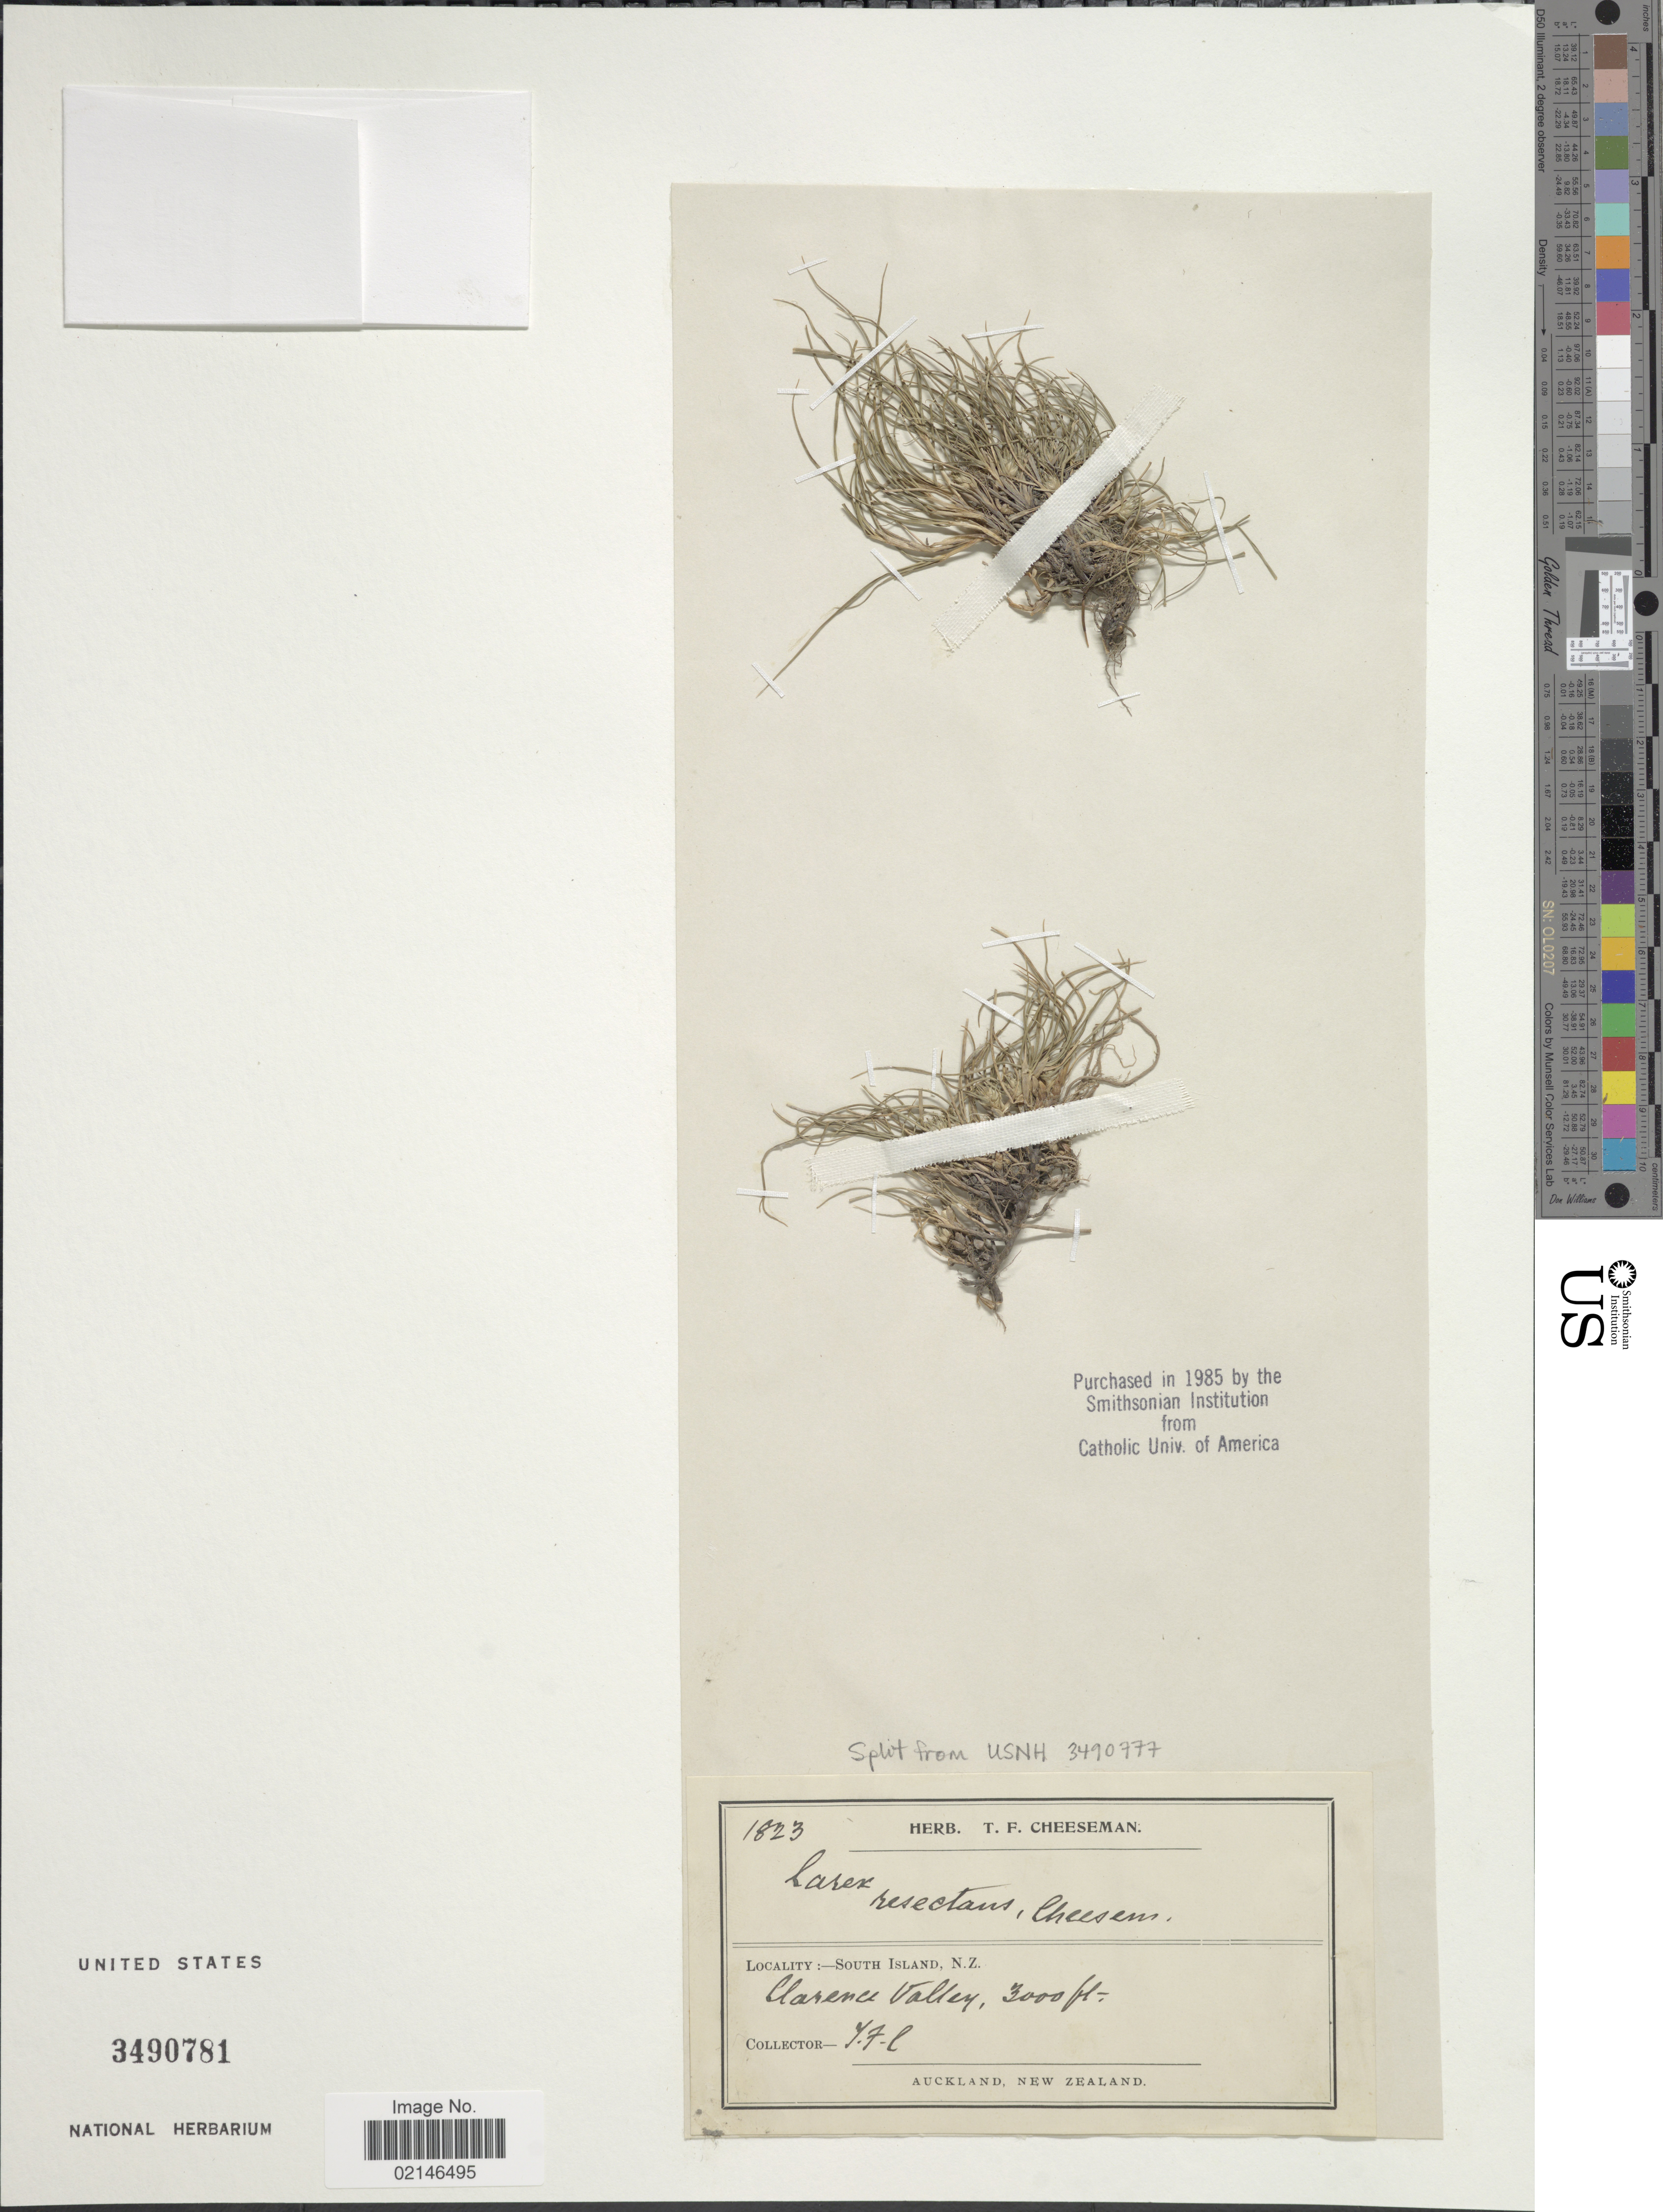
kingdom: Plantae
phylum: Tracheophyta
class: Liliopsida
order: Poales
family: Cyperaceae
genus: Carex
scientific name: Carex resectans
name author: Cheeseman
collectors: T. F. Cheeseman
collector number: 1823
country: New Zealand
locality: South Island, Clarence Valley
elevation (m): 914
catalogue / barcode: US 3490781